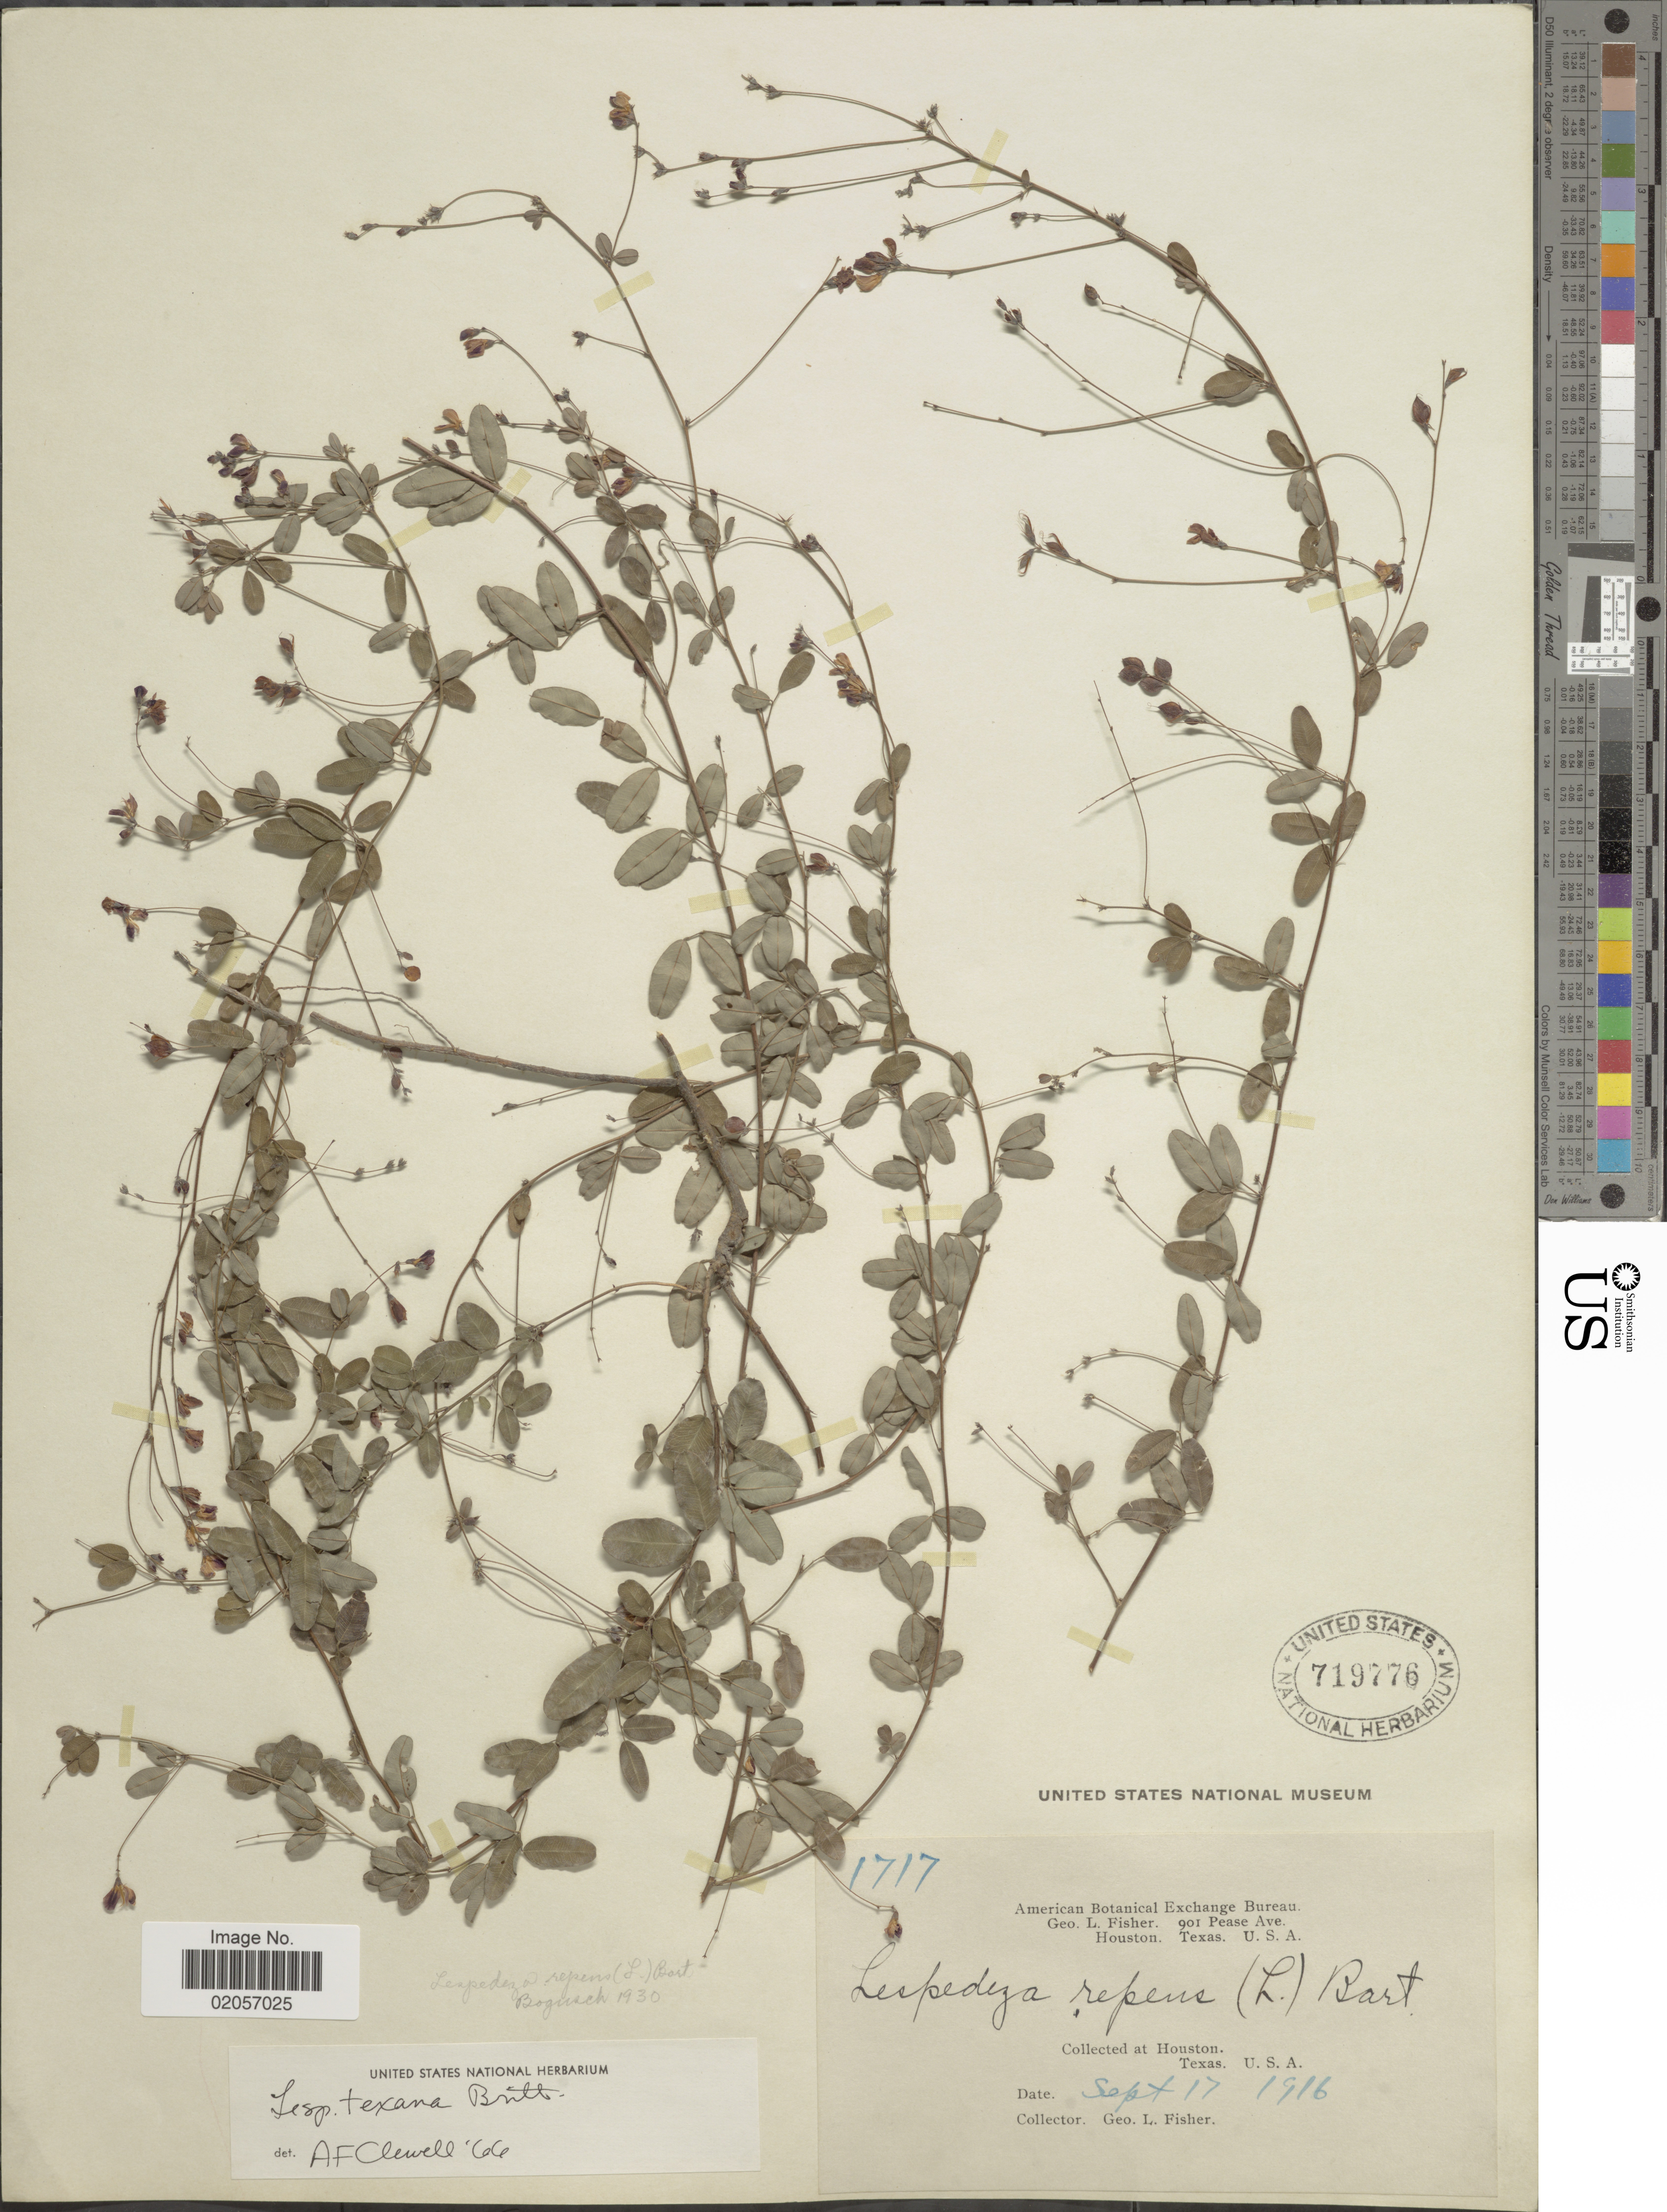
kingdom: Plantae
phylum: Tracheophyta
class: Magnoliopsida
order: Fabales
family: Fabaceae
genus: Lespedeza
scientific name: Lespedeza texana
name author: Britton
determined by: Clewell, Andre Francis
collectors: G. L. Fisher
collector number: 1717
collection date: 1916-09-17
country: United States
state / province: Texas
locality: Houston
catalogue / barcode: US 719776